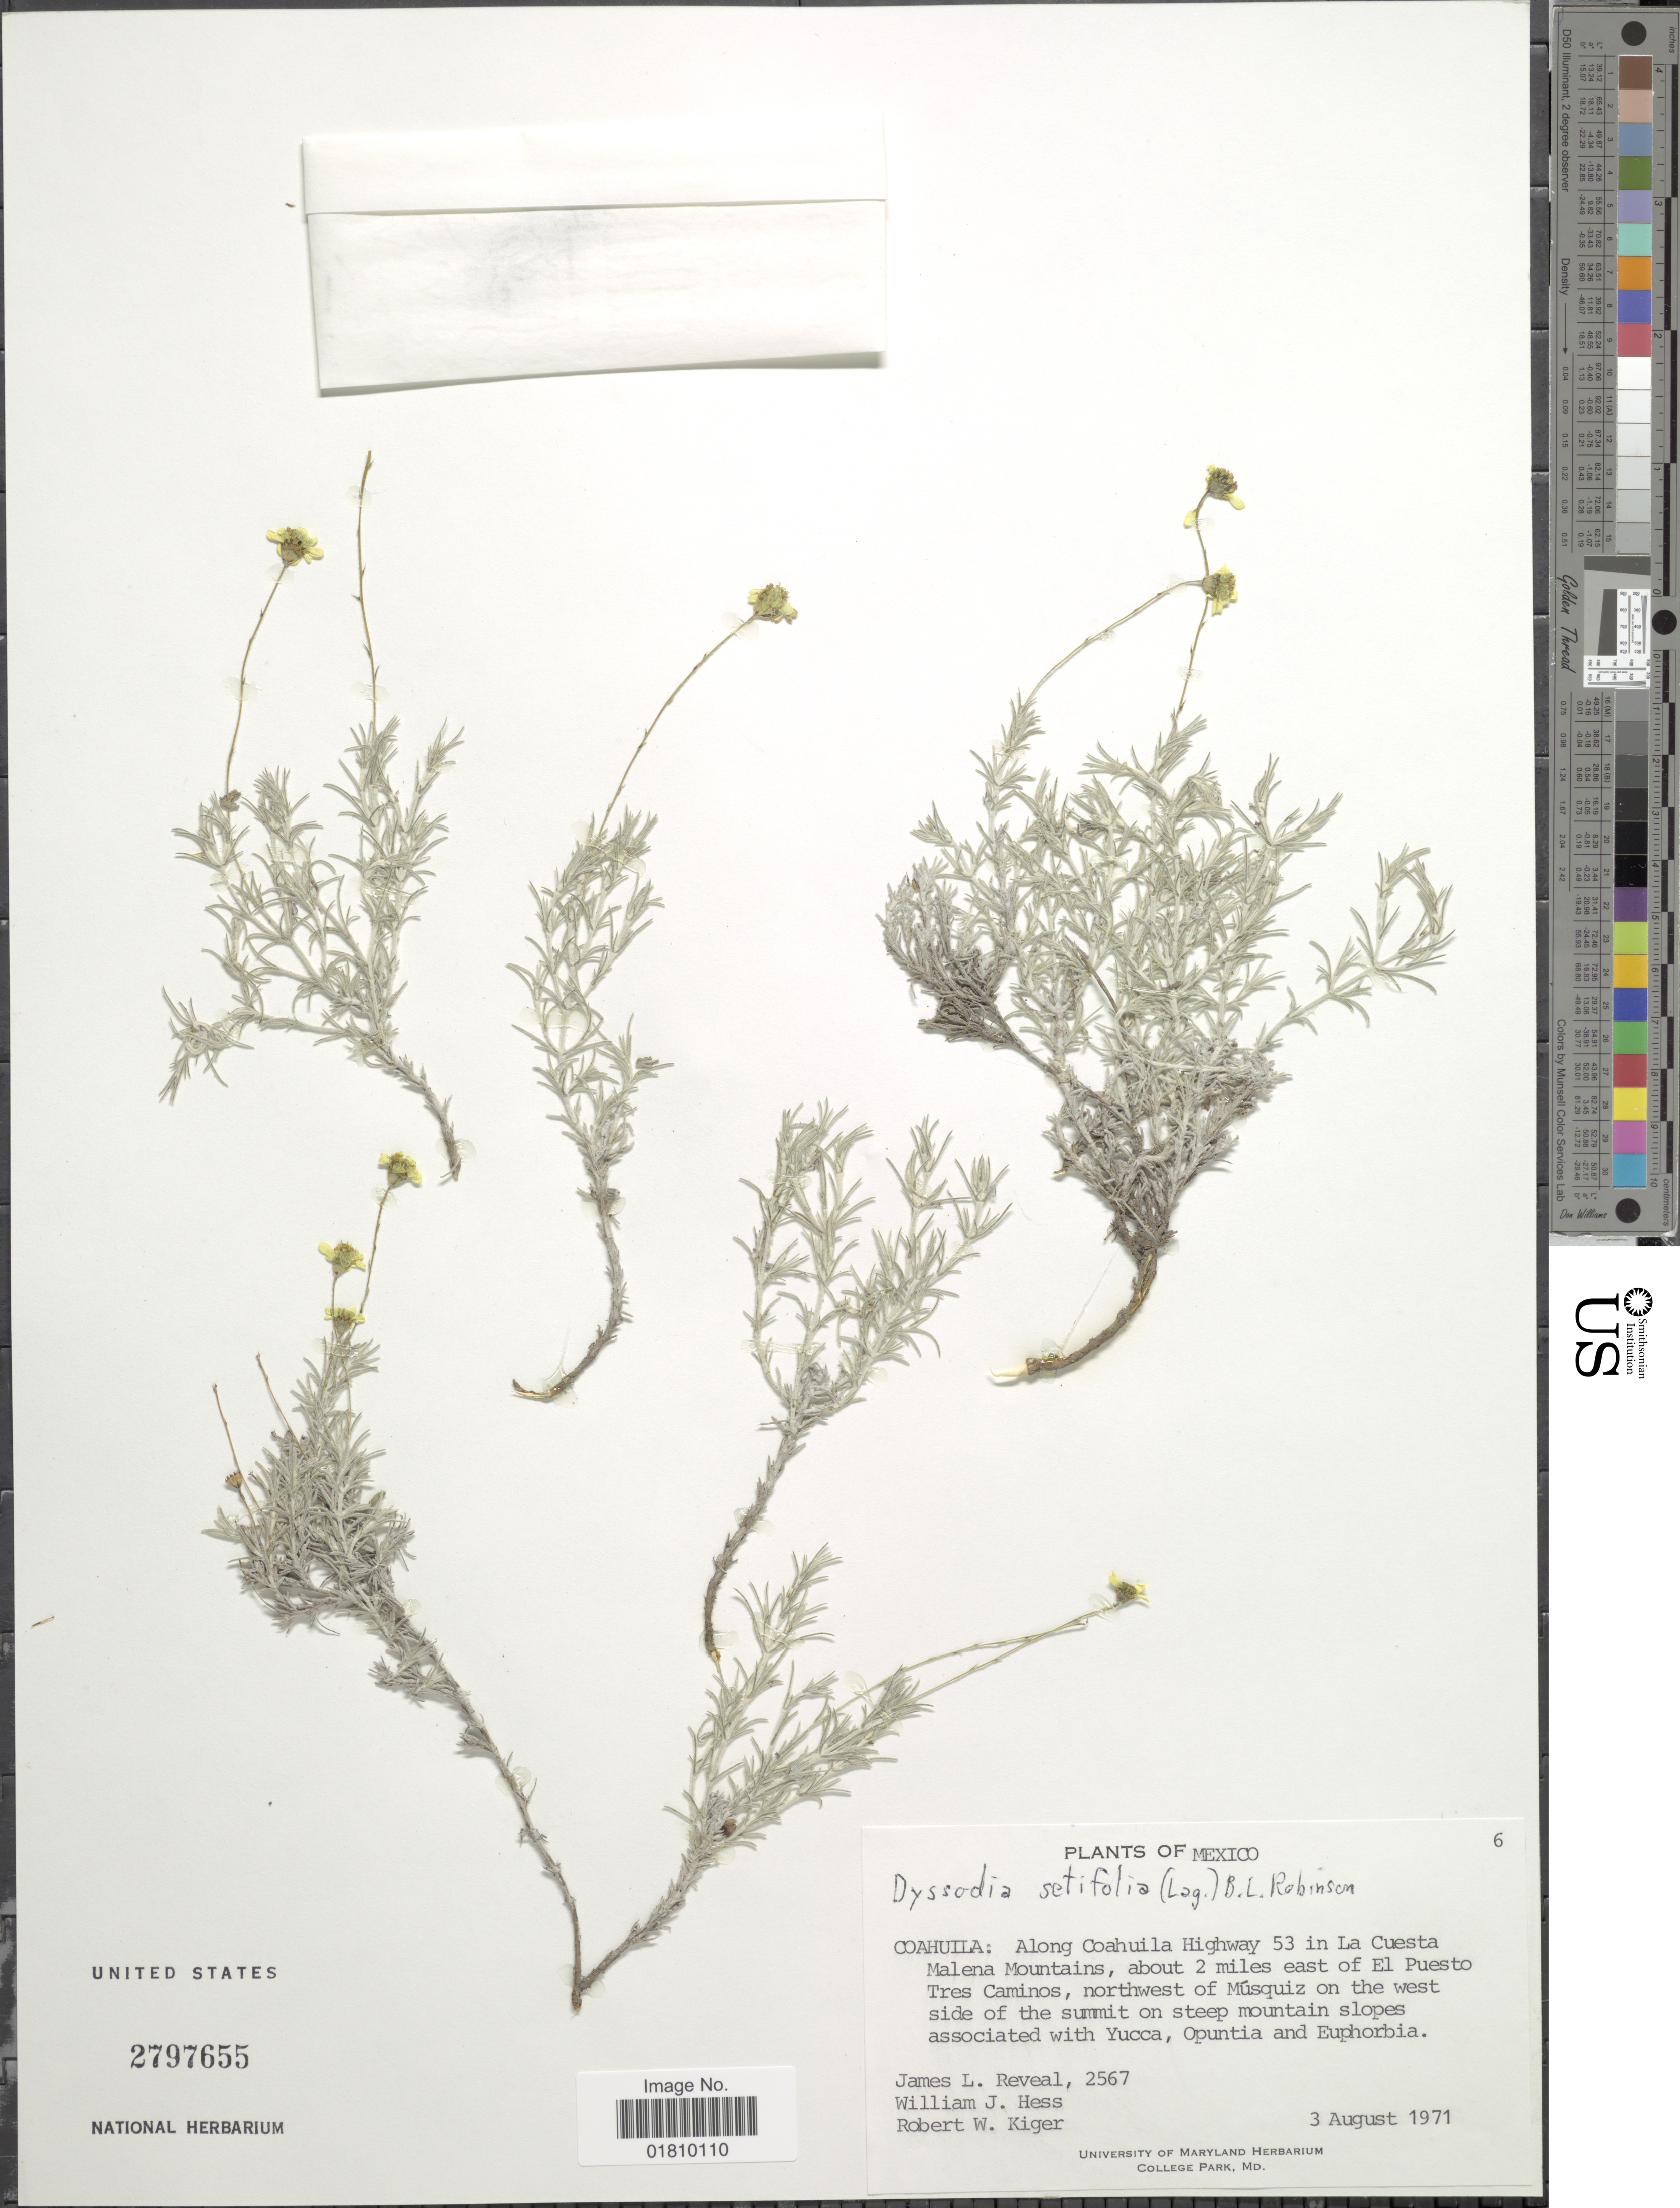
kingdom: Plantae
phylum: Tracheophyta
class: Magnoliopsida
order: Asterales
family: Asteraceae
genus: Thymophylla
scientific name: Thymophylla setifolia var. setifolia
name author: Lag.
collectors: J. L. Reveal, W. Hess & R. Kiger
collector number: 2567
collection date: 1971-08-03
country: Mexico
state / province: Coahuila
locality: Along Coahuila Highway 53 in La Cuesta Malena Mountains, about 2 miles east of El Puesto Tres Caminos, northwest of Músquiz on the west side of the summit on steep mountains slopes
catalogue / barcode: US 2797655